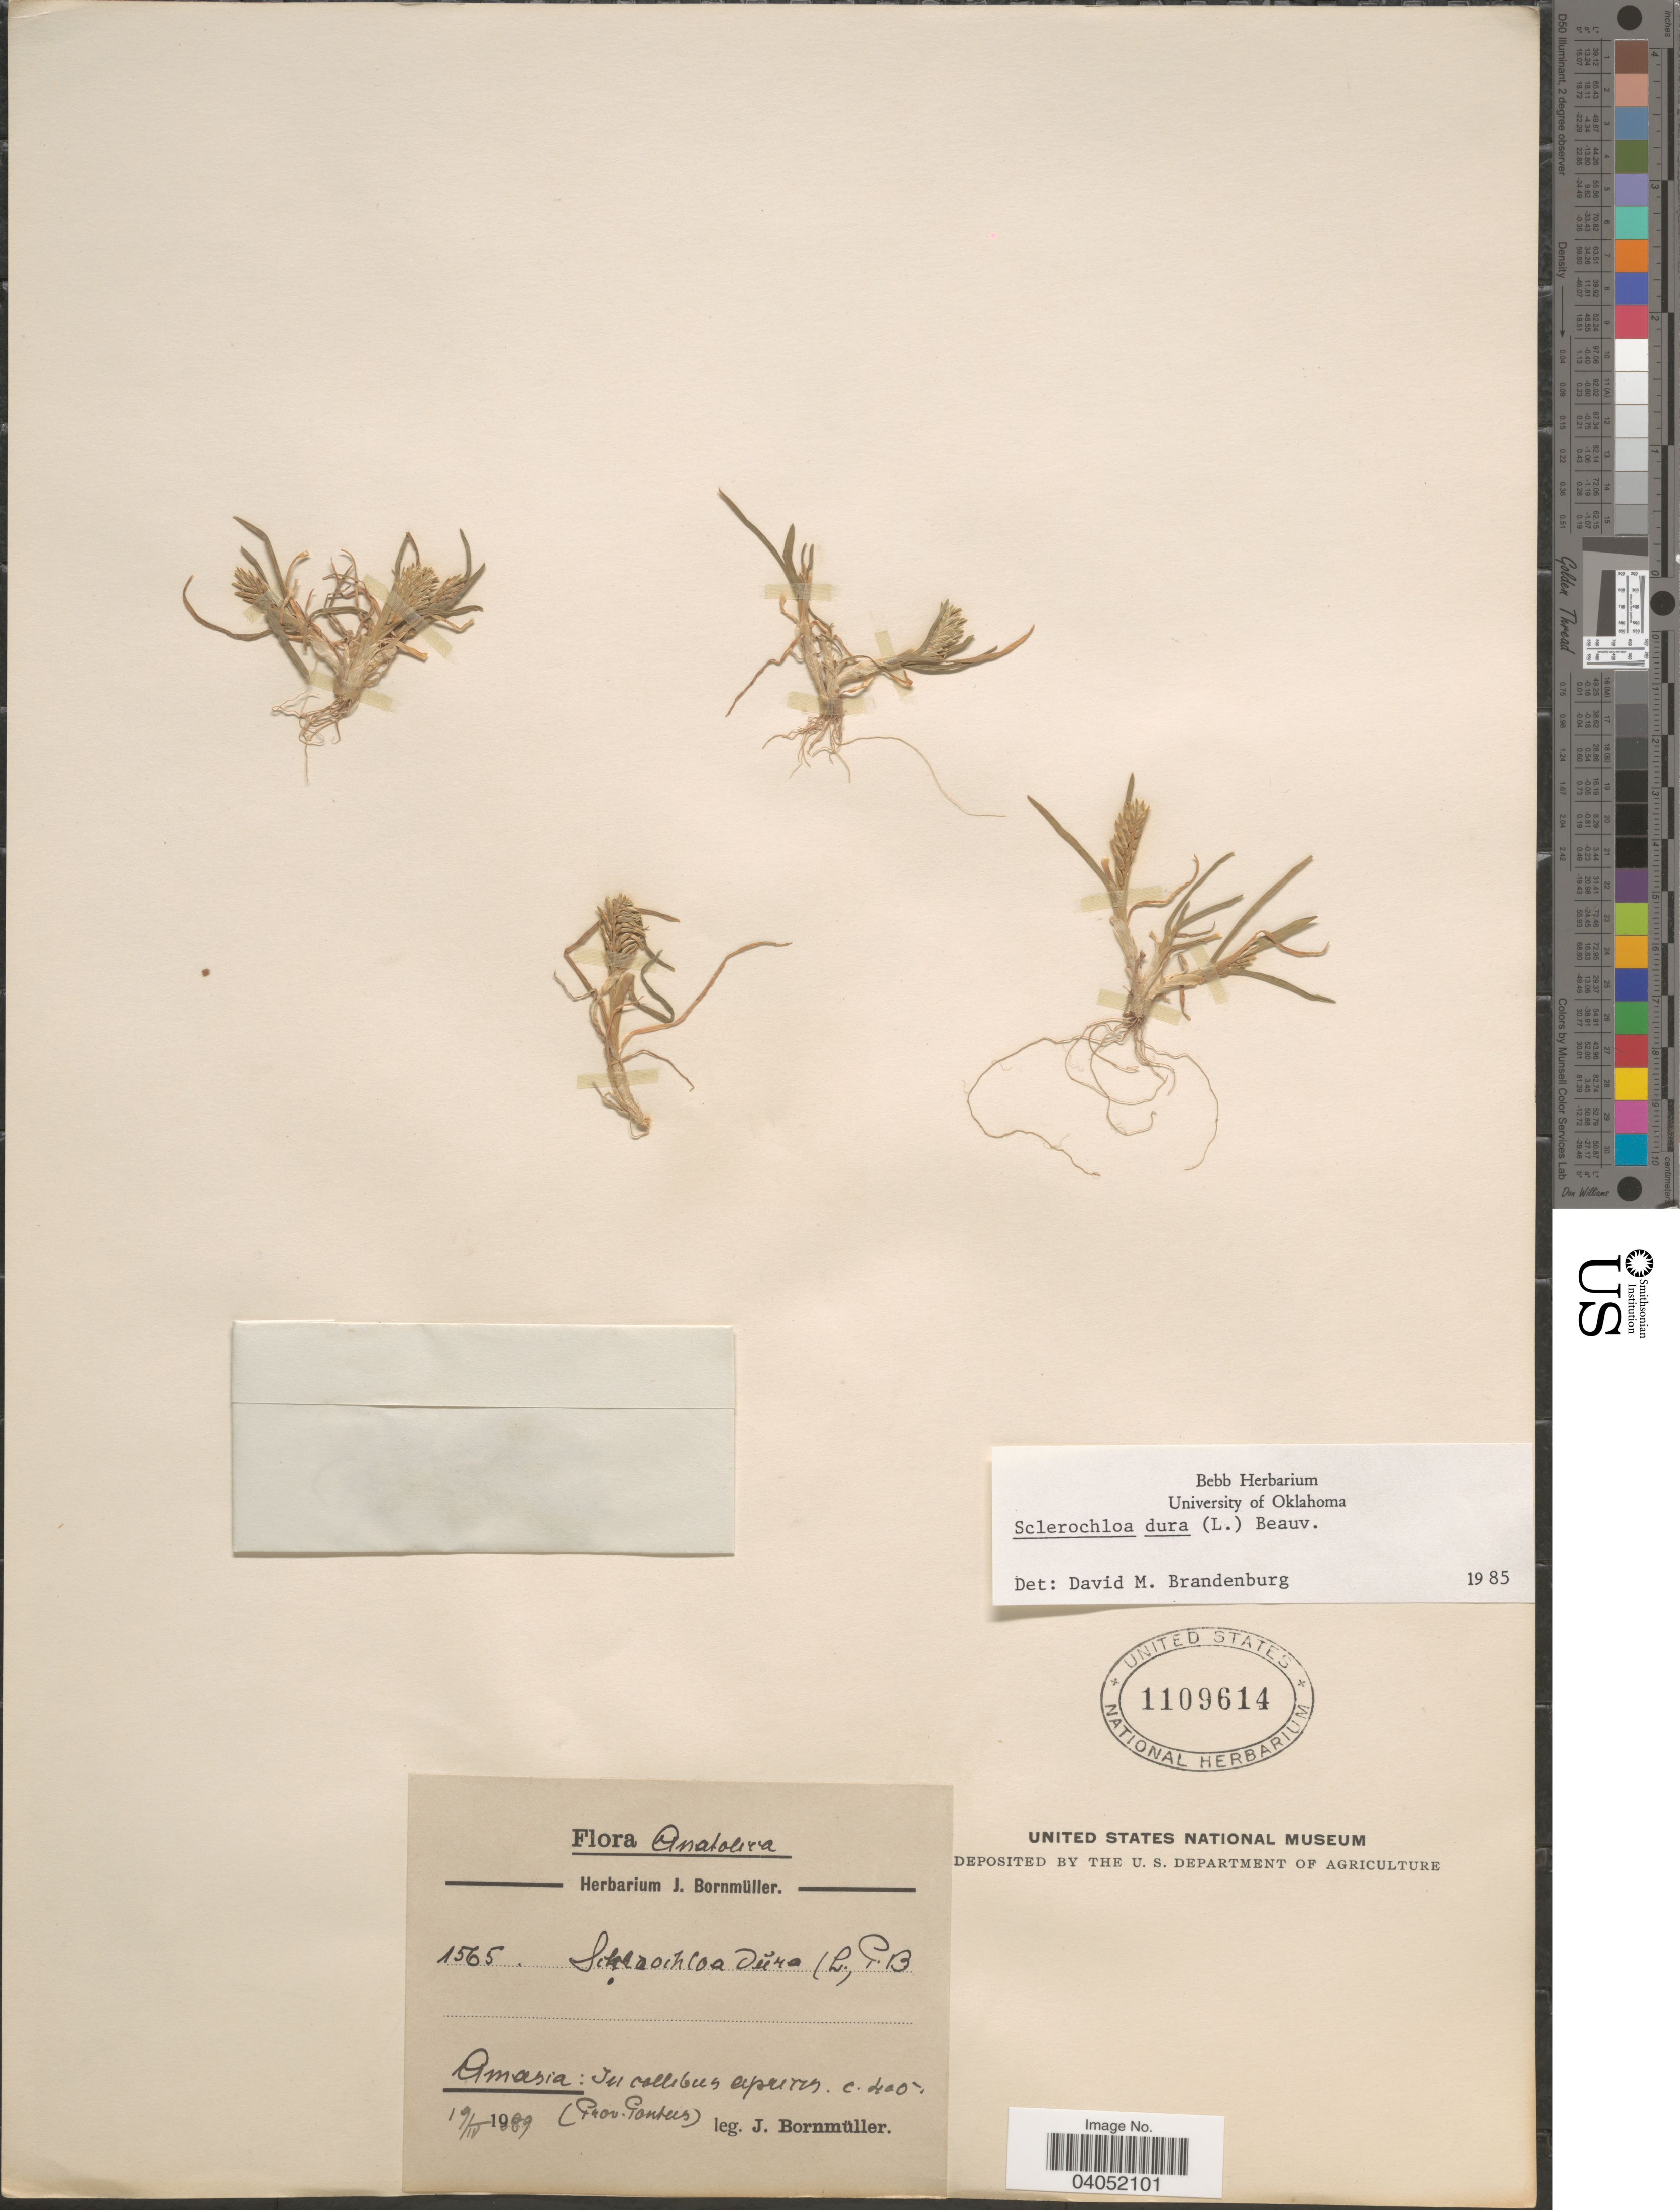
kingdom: Plantae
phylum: Tracheophyta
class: Liliopsida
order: Poales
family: Poaceae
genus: Sclerochloa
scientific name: Sclerochloa dura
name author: (L.) P. Beauv.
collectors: J. Bornmüller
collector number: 1565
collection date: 1889-04-19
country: Turkey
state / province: Amasya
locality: Anatolica. Amasia: In collibus apricis. (Prov. Pontus).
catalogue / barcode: US 1109614